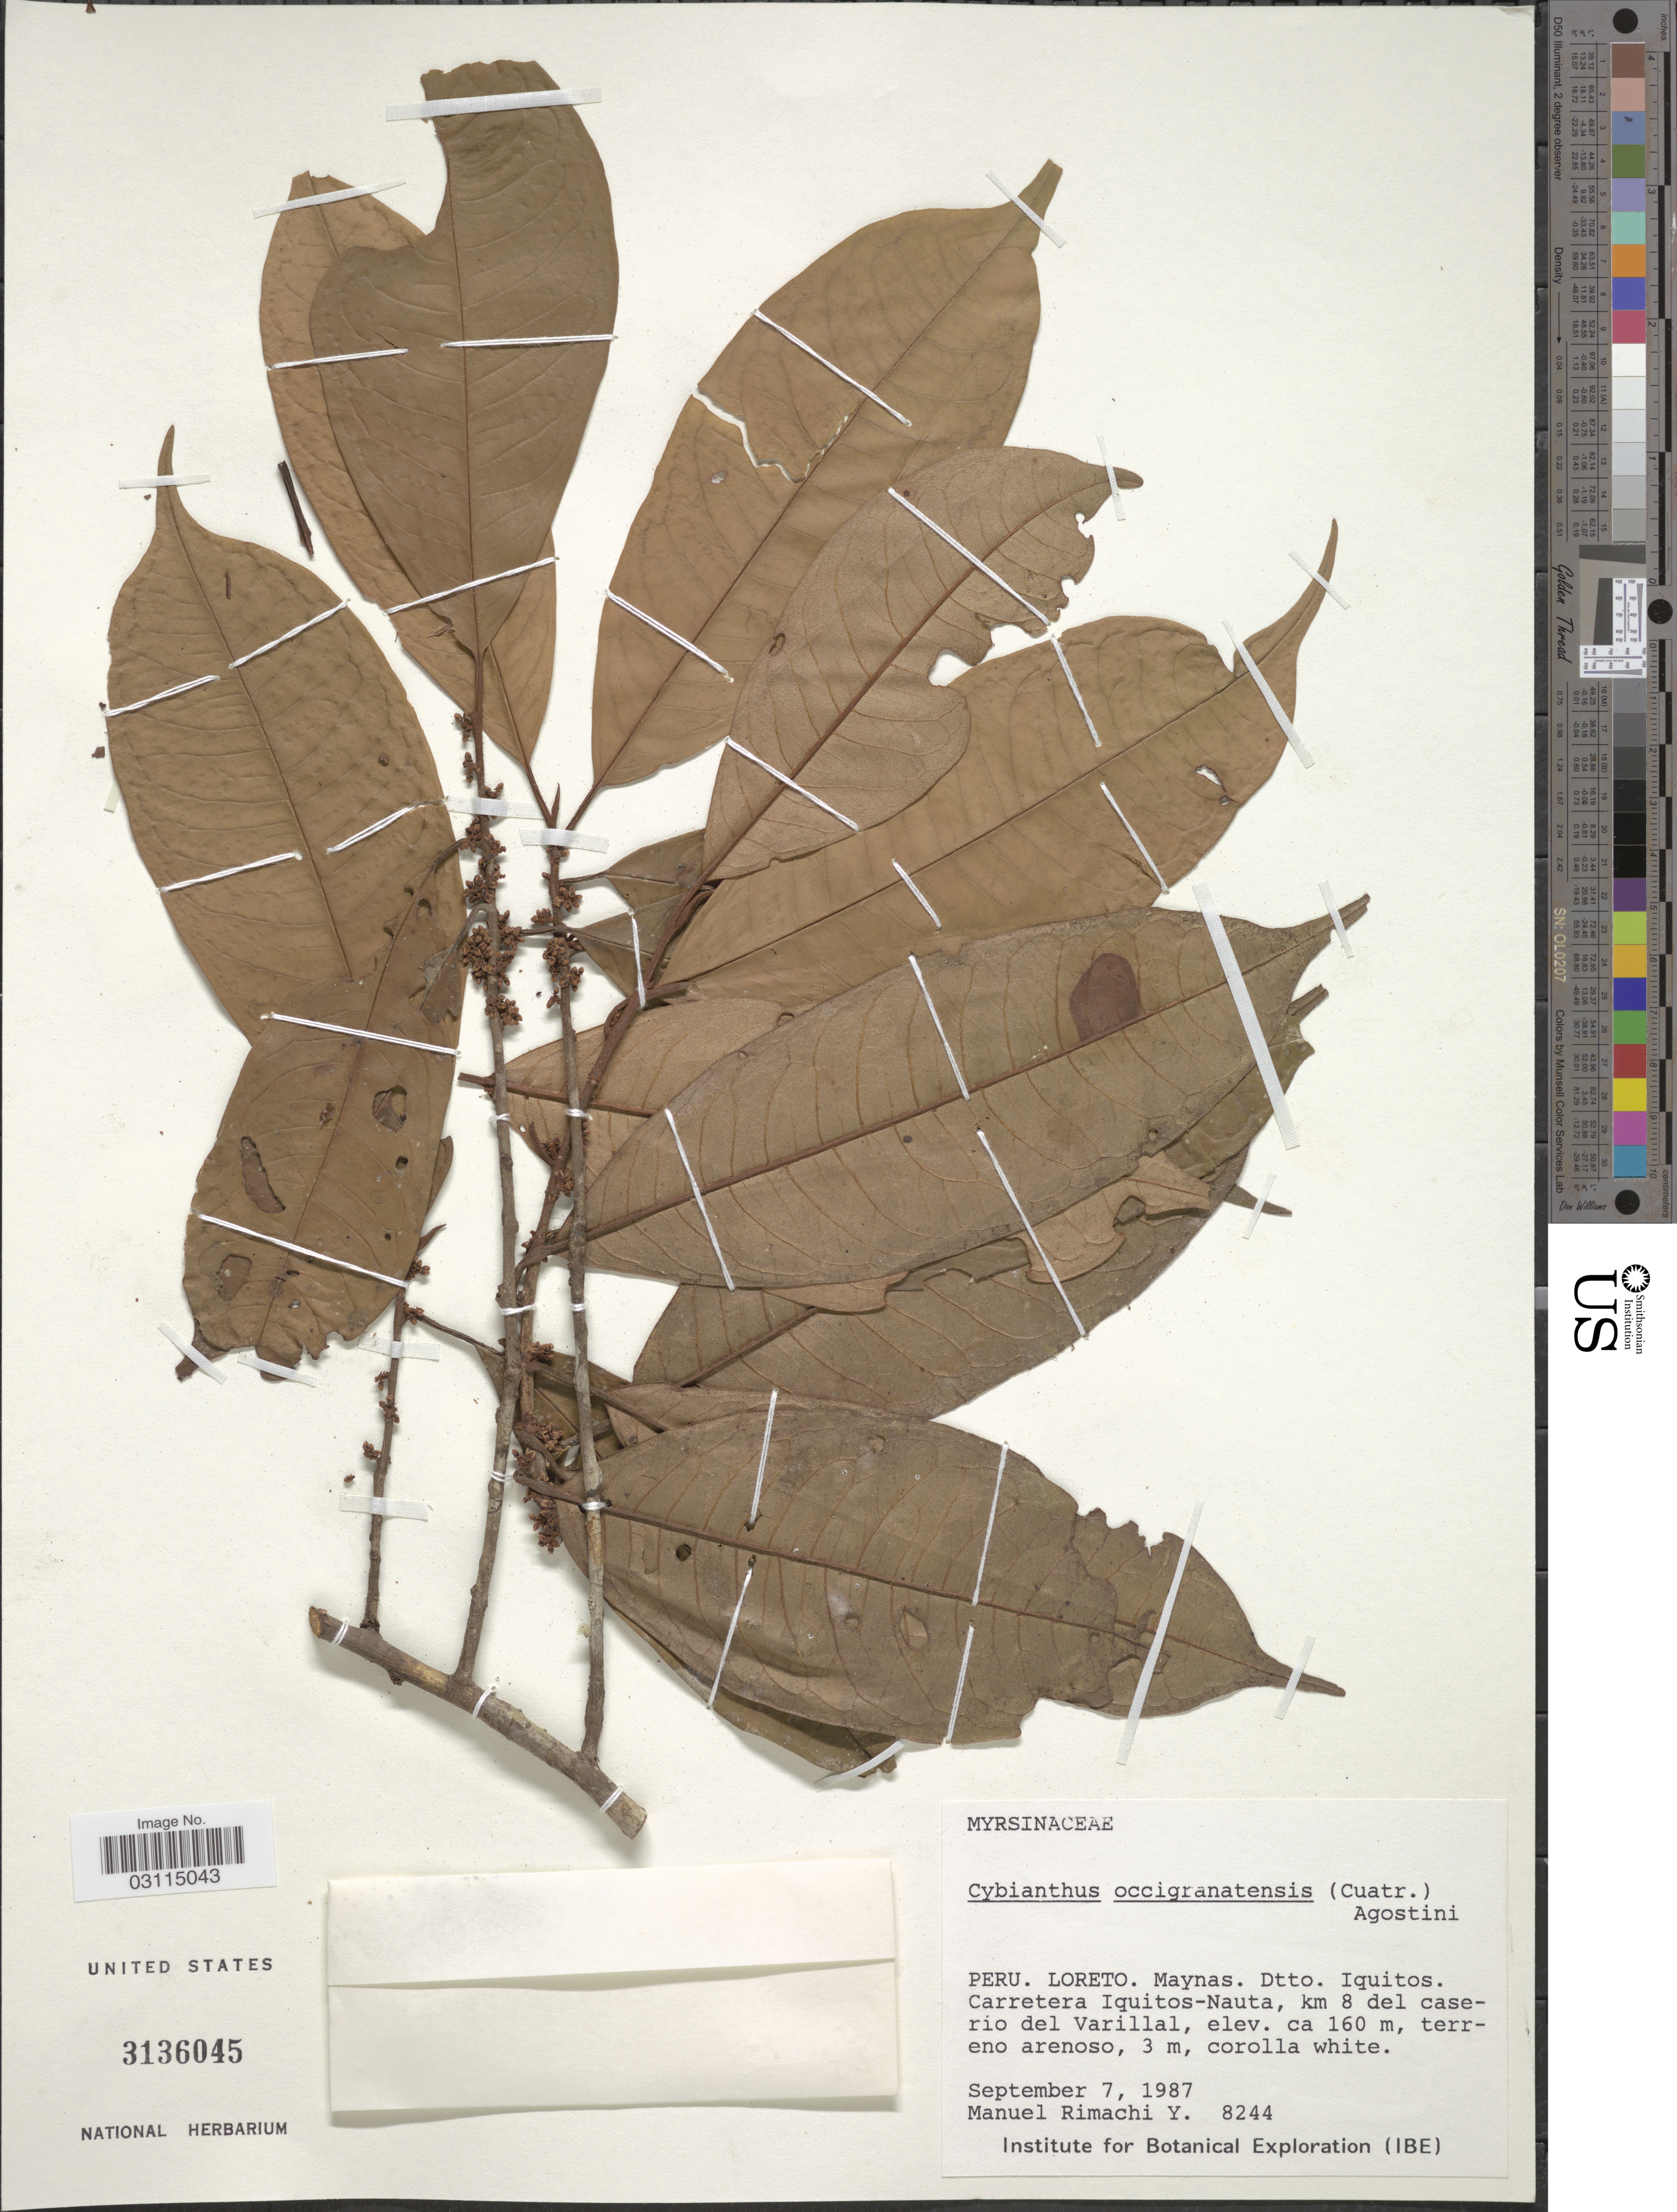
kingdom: Plantae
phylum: Tracheophyta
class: Magnoliopsida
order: Ericales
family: Primulaceae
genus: Cybianthus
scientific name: Cybianthus occigranatensis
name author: (Cuatrec.) G. Agostini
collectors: M. Rimachi Y.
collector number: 8244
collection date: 1987-09-07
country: Peru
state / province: Loreto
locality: Maynas, Dtto. Iquitos, Carretera Iquitos-Nauta, km 8 del caserio del Varillal.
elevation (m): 160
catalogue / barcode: US 3136045